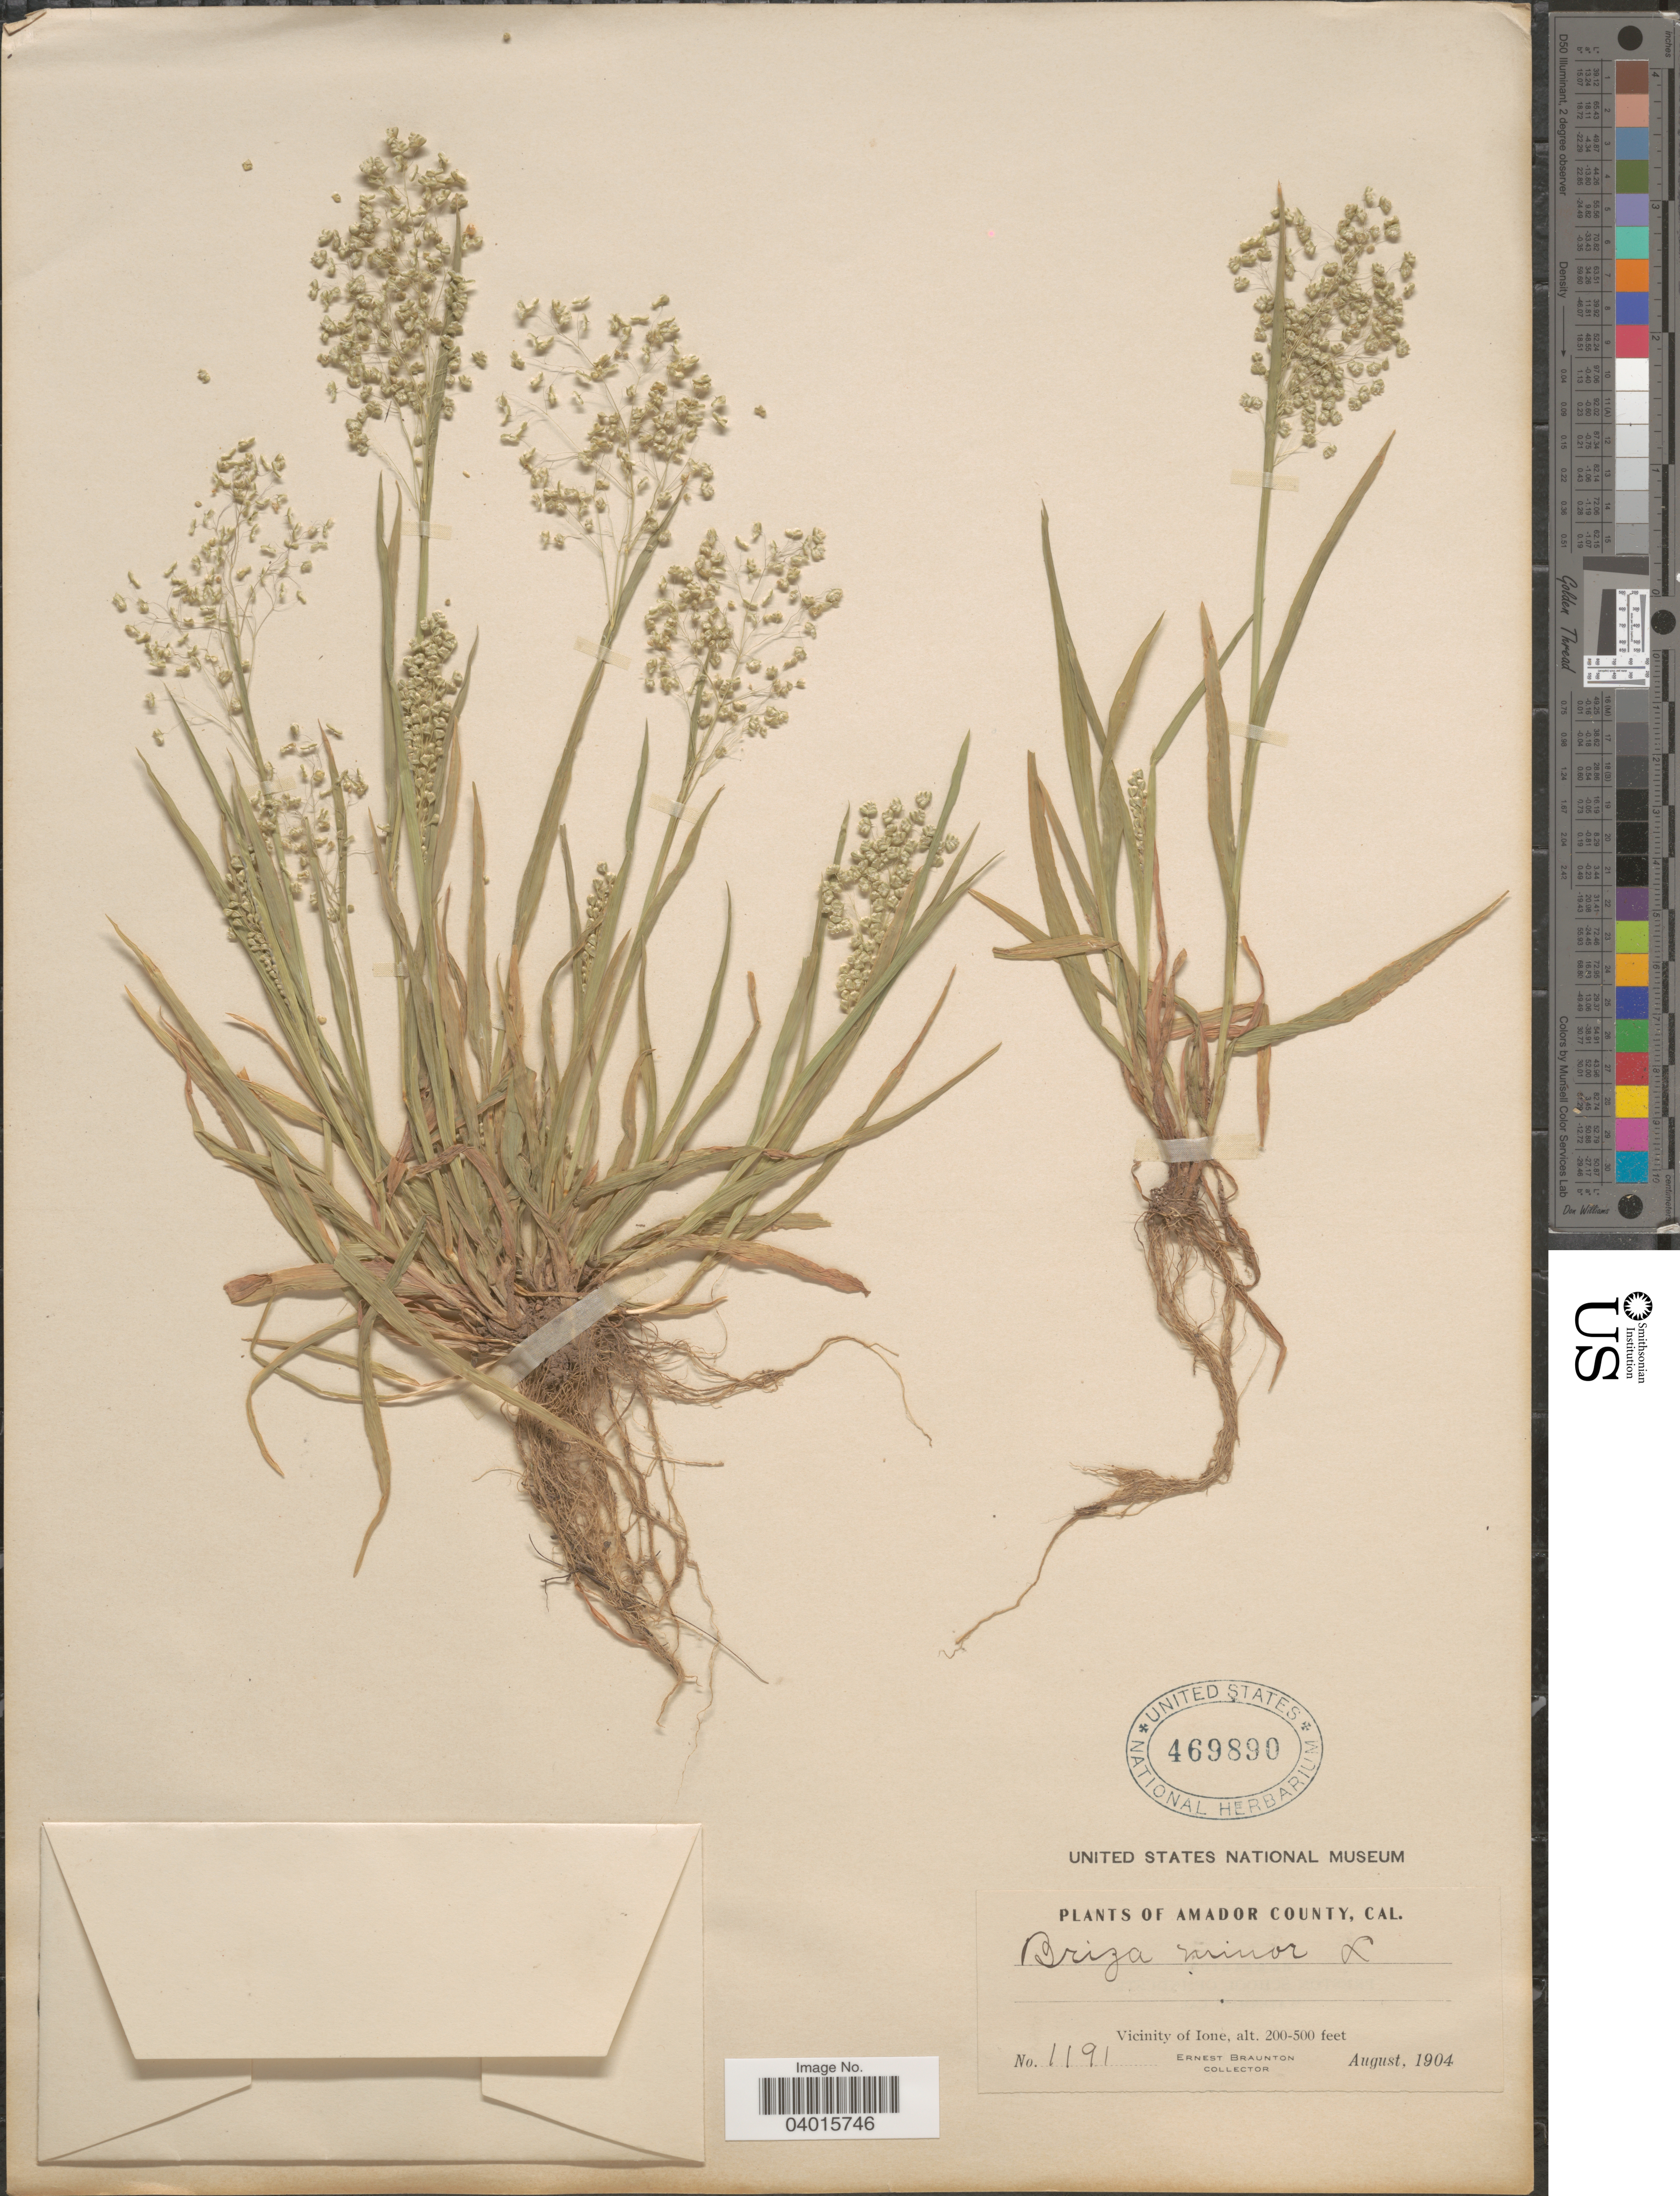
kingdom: Plantae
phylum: Tracheophyta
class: Liliopsida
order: Poales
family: Poaceae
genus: Briza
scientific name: Briza minor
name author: L.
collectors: E. Braunton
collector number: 1191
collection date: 1904-08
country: United States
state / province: California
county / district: Amador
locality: Amador County. Vicinity of Ione.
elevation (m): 61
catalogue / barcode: US 469890